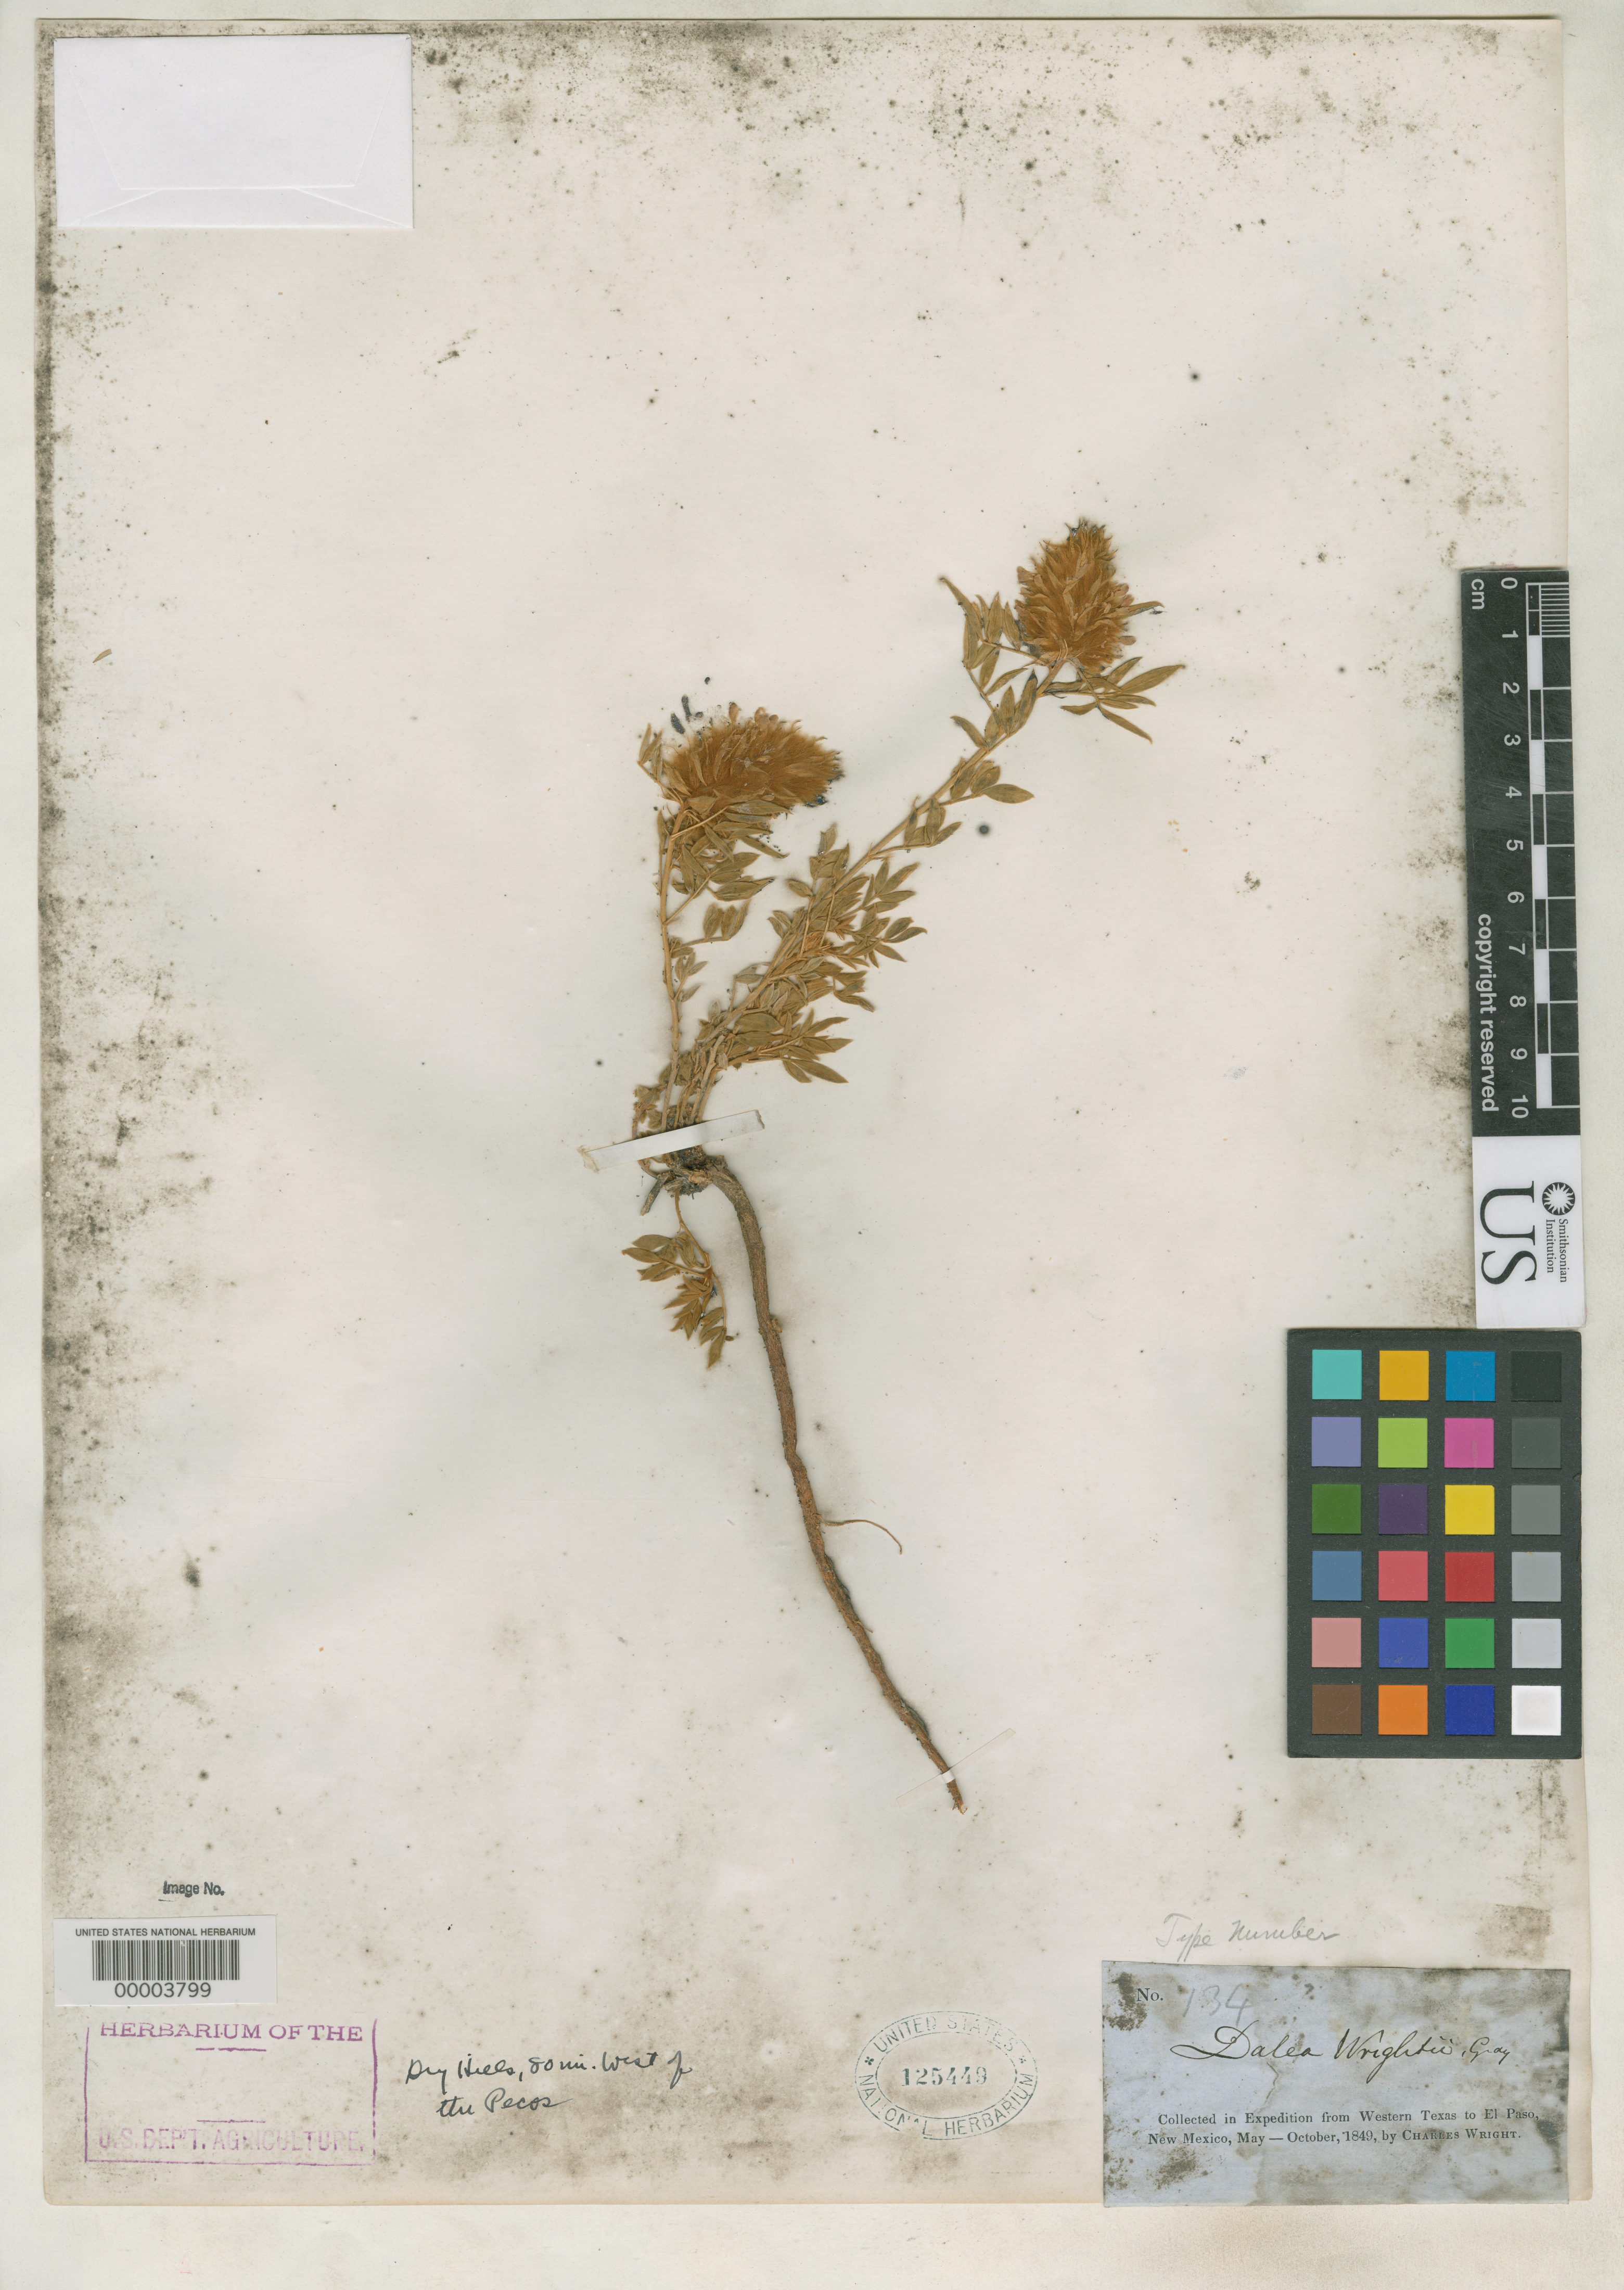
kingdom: Plantae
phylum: Tracheophyta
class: Magnoliopsida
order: Fabales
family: Fabaceae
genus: Dalea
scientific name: Dalea wrightii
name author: A. Gray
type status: Type Collection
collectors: C. Wright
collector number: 134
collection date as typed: May 1849 to -- Oct 1849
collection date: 1849-05/1849-10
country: United States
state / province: New Mexico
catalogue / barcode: US 125449